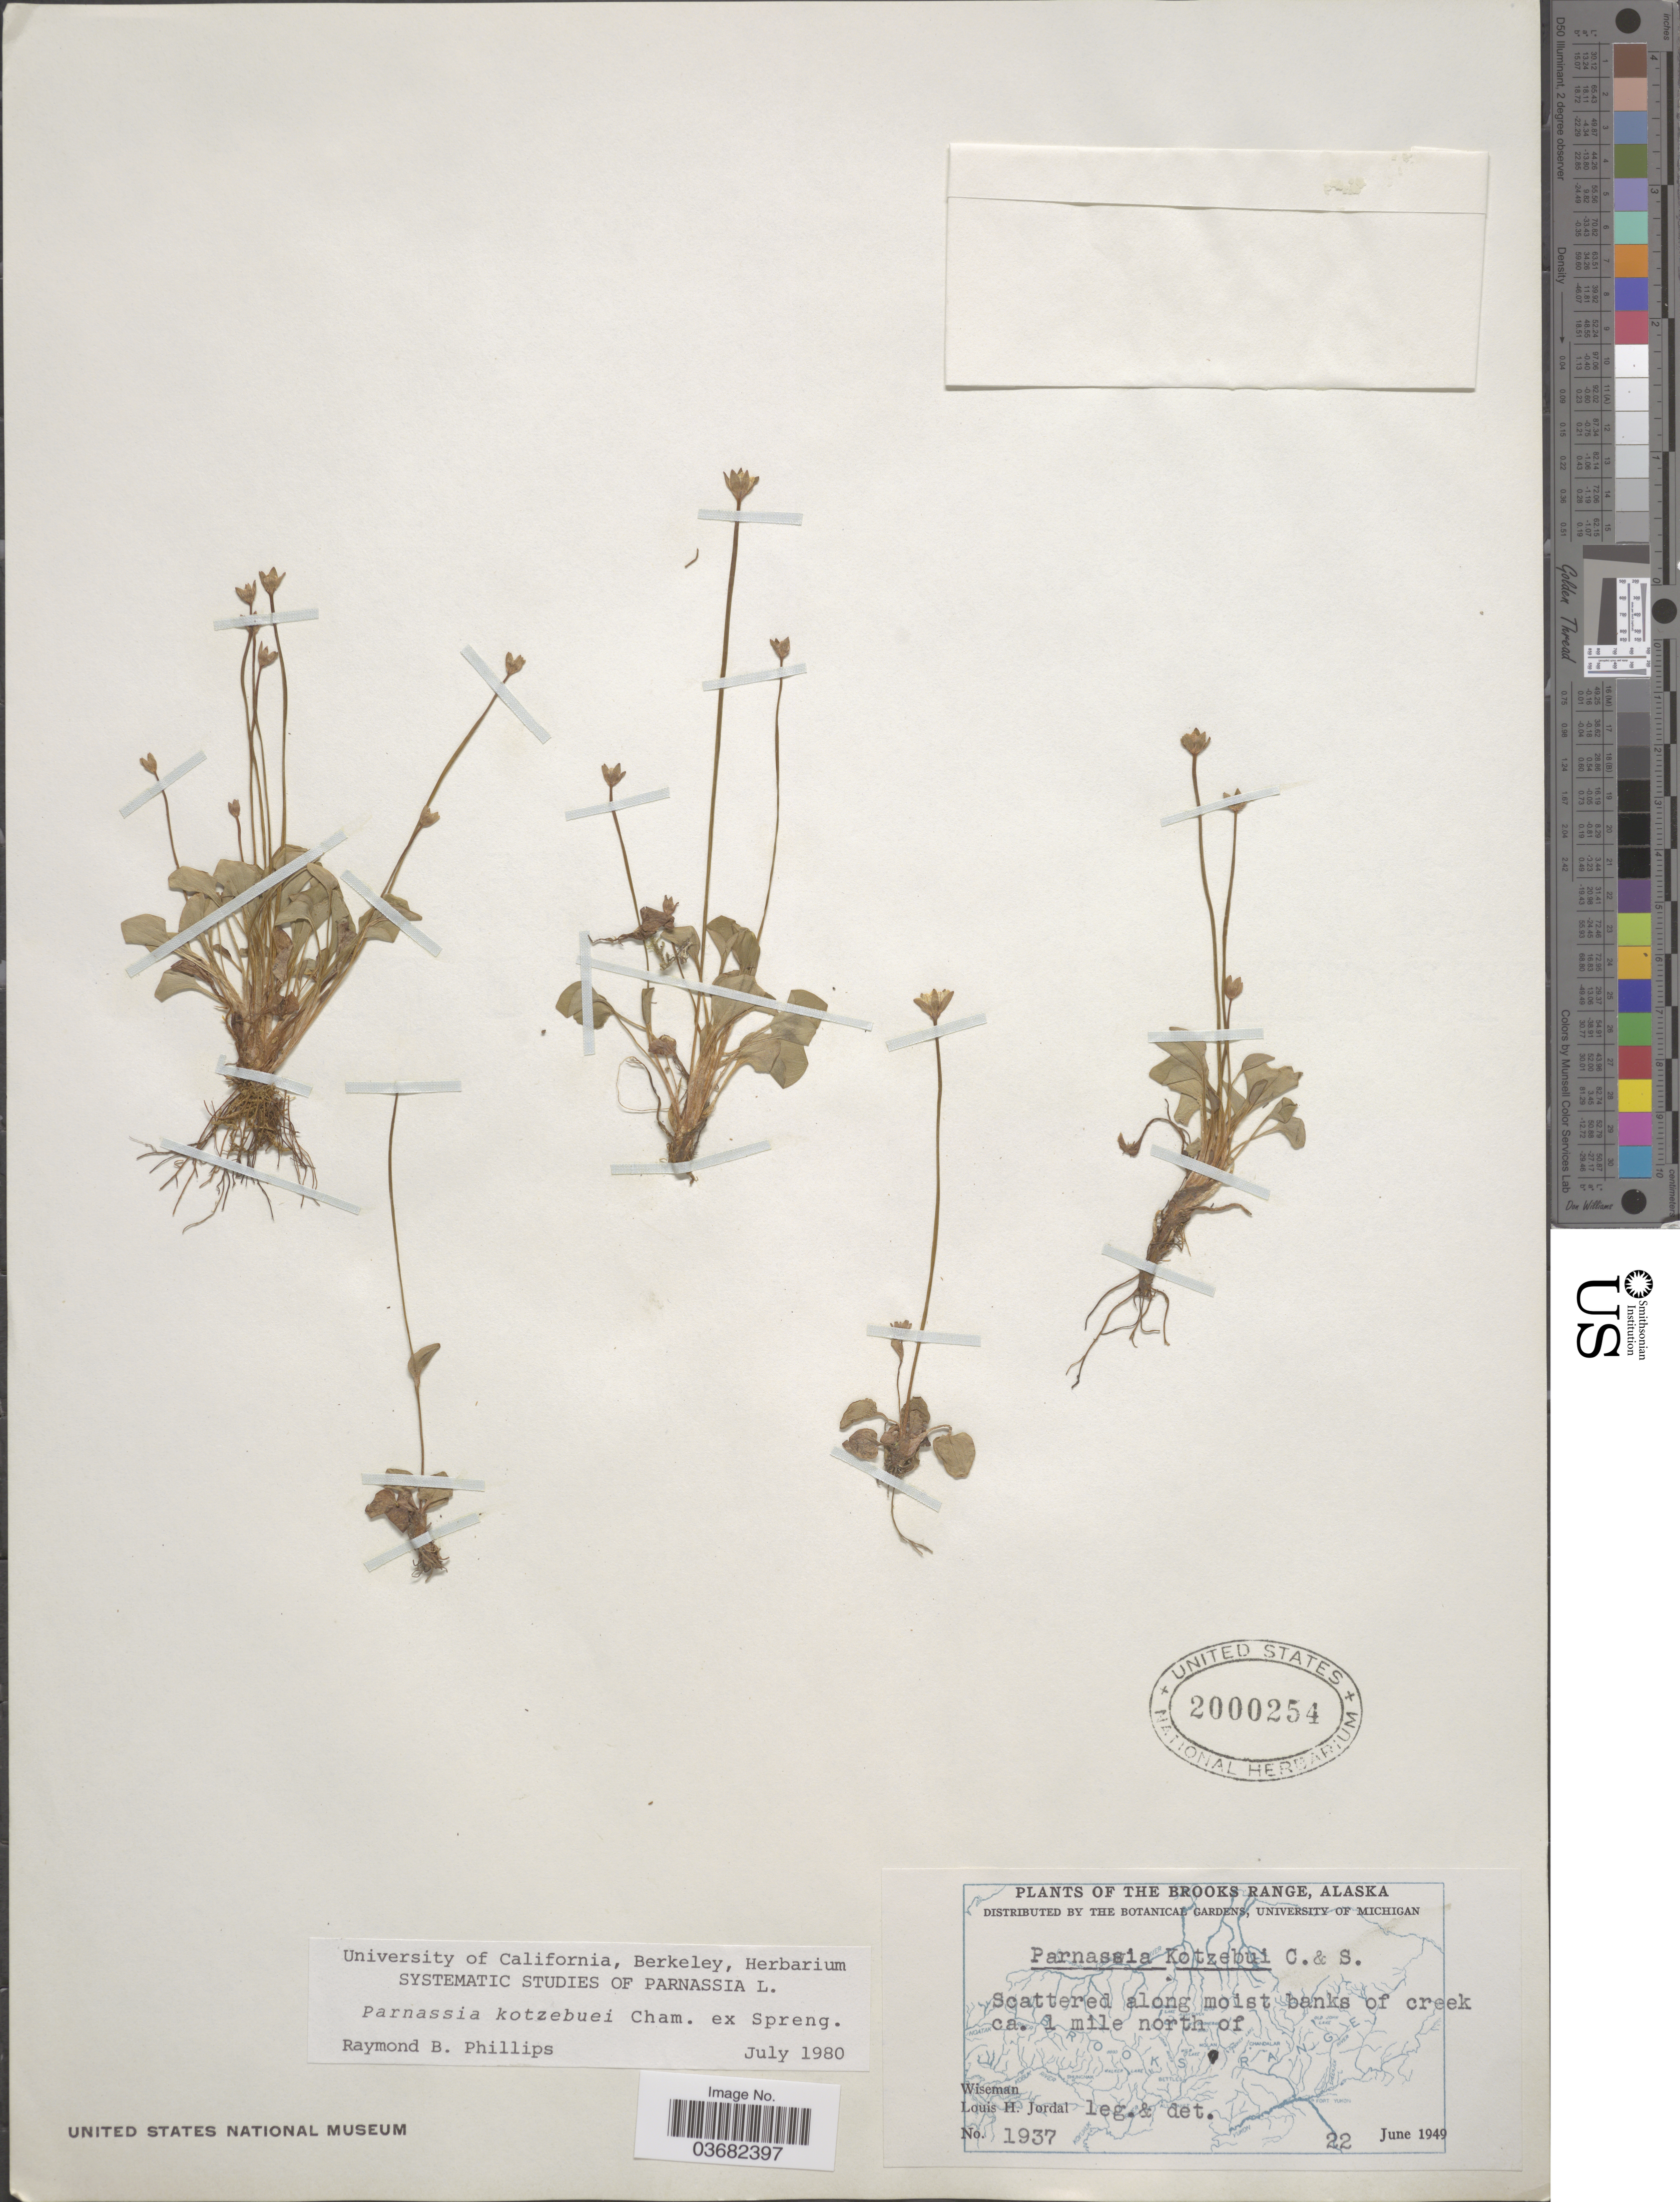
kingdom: Plantae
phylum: Tracheophyta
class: Magnoliopsida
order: Celastrales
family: Parnassiaceae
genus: Parnassia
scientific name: Parnassia kotzebuei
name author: Cham. ex Spreng.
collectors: L. Jordal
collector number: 1937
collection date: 1949-06-22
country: United States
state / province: Alaska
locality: Brooks Range. Scattered along moist banks of creek ca. 1 mile north of Wiseman.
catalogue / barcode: US 2000254